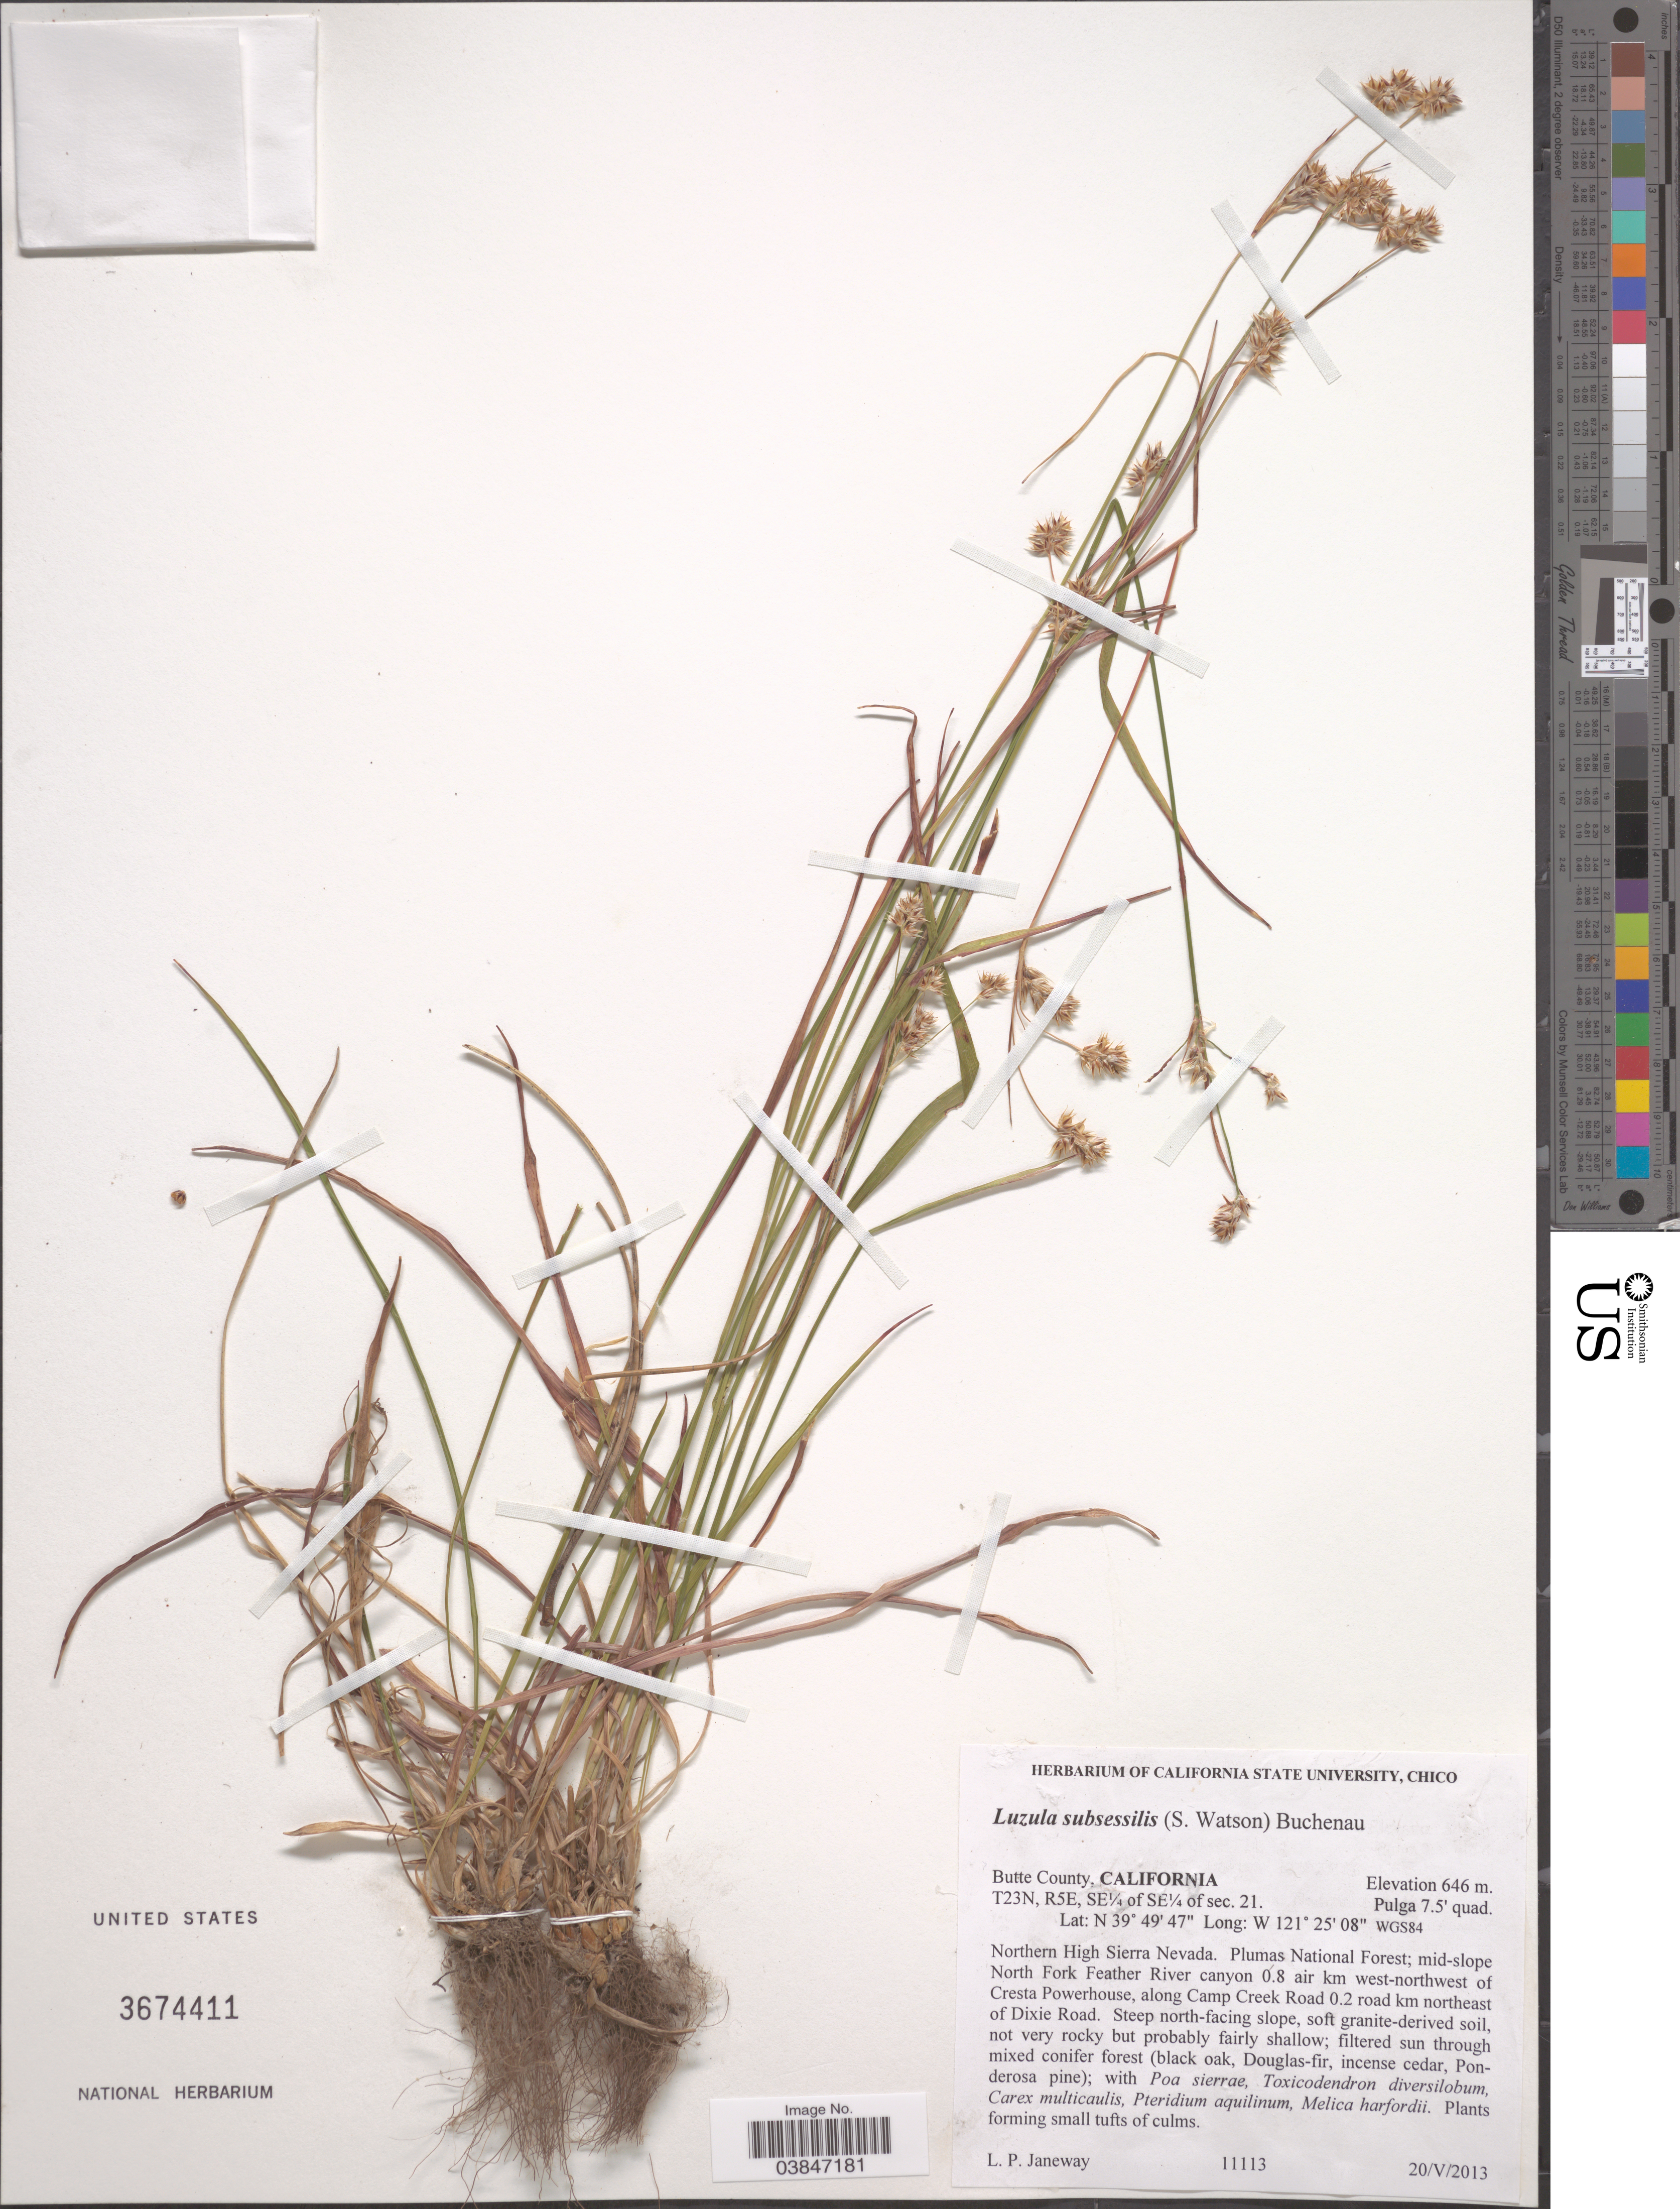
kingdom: Plantae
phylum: Tracheophyta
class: Liliopsida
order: Poales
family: Juncaceae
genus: Luzula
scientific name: Luzula subsessilis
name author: (S. Watson) Buchenau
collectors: L. P. Janeway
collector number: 11113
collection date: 2013-05-20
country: United States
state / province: California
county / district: Butte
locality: Butte County. T23N, R5E, SE¼ of SE¼ of sec. 21. Northern High Sierra Nevada. Plumas National Forest; mid-slope North Fork Feather River canyon 0.8 air km west-northwest of Cresta Powerhouse, along Camp Creek Road 0.2 road km northeast of Dixie Road. Steep north-facing slope.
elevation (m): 646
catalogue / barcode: US 3674411